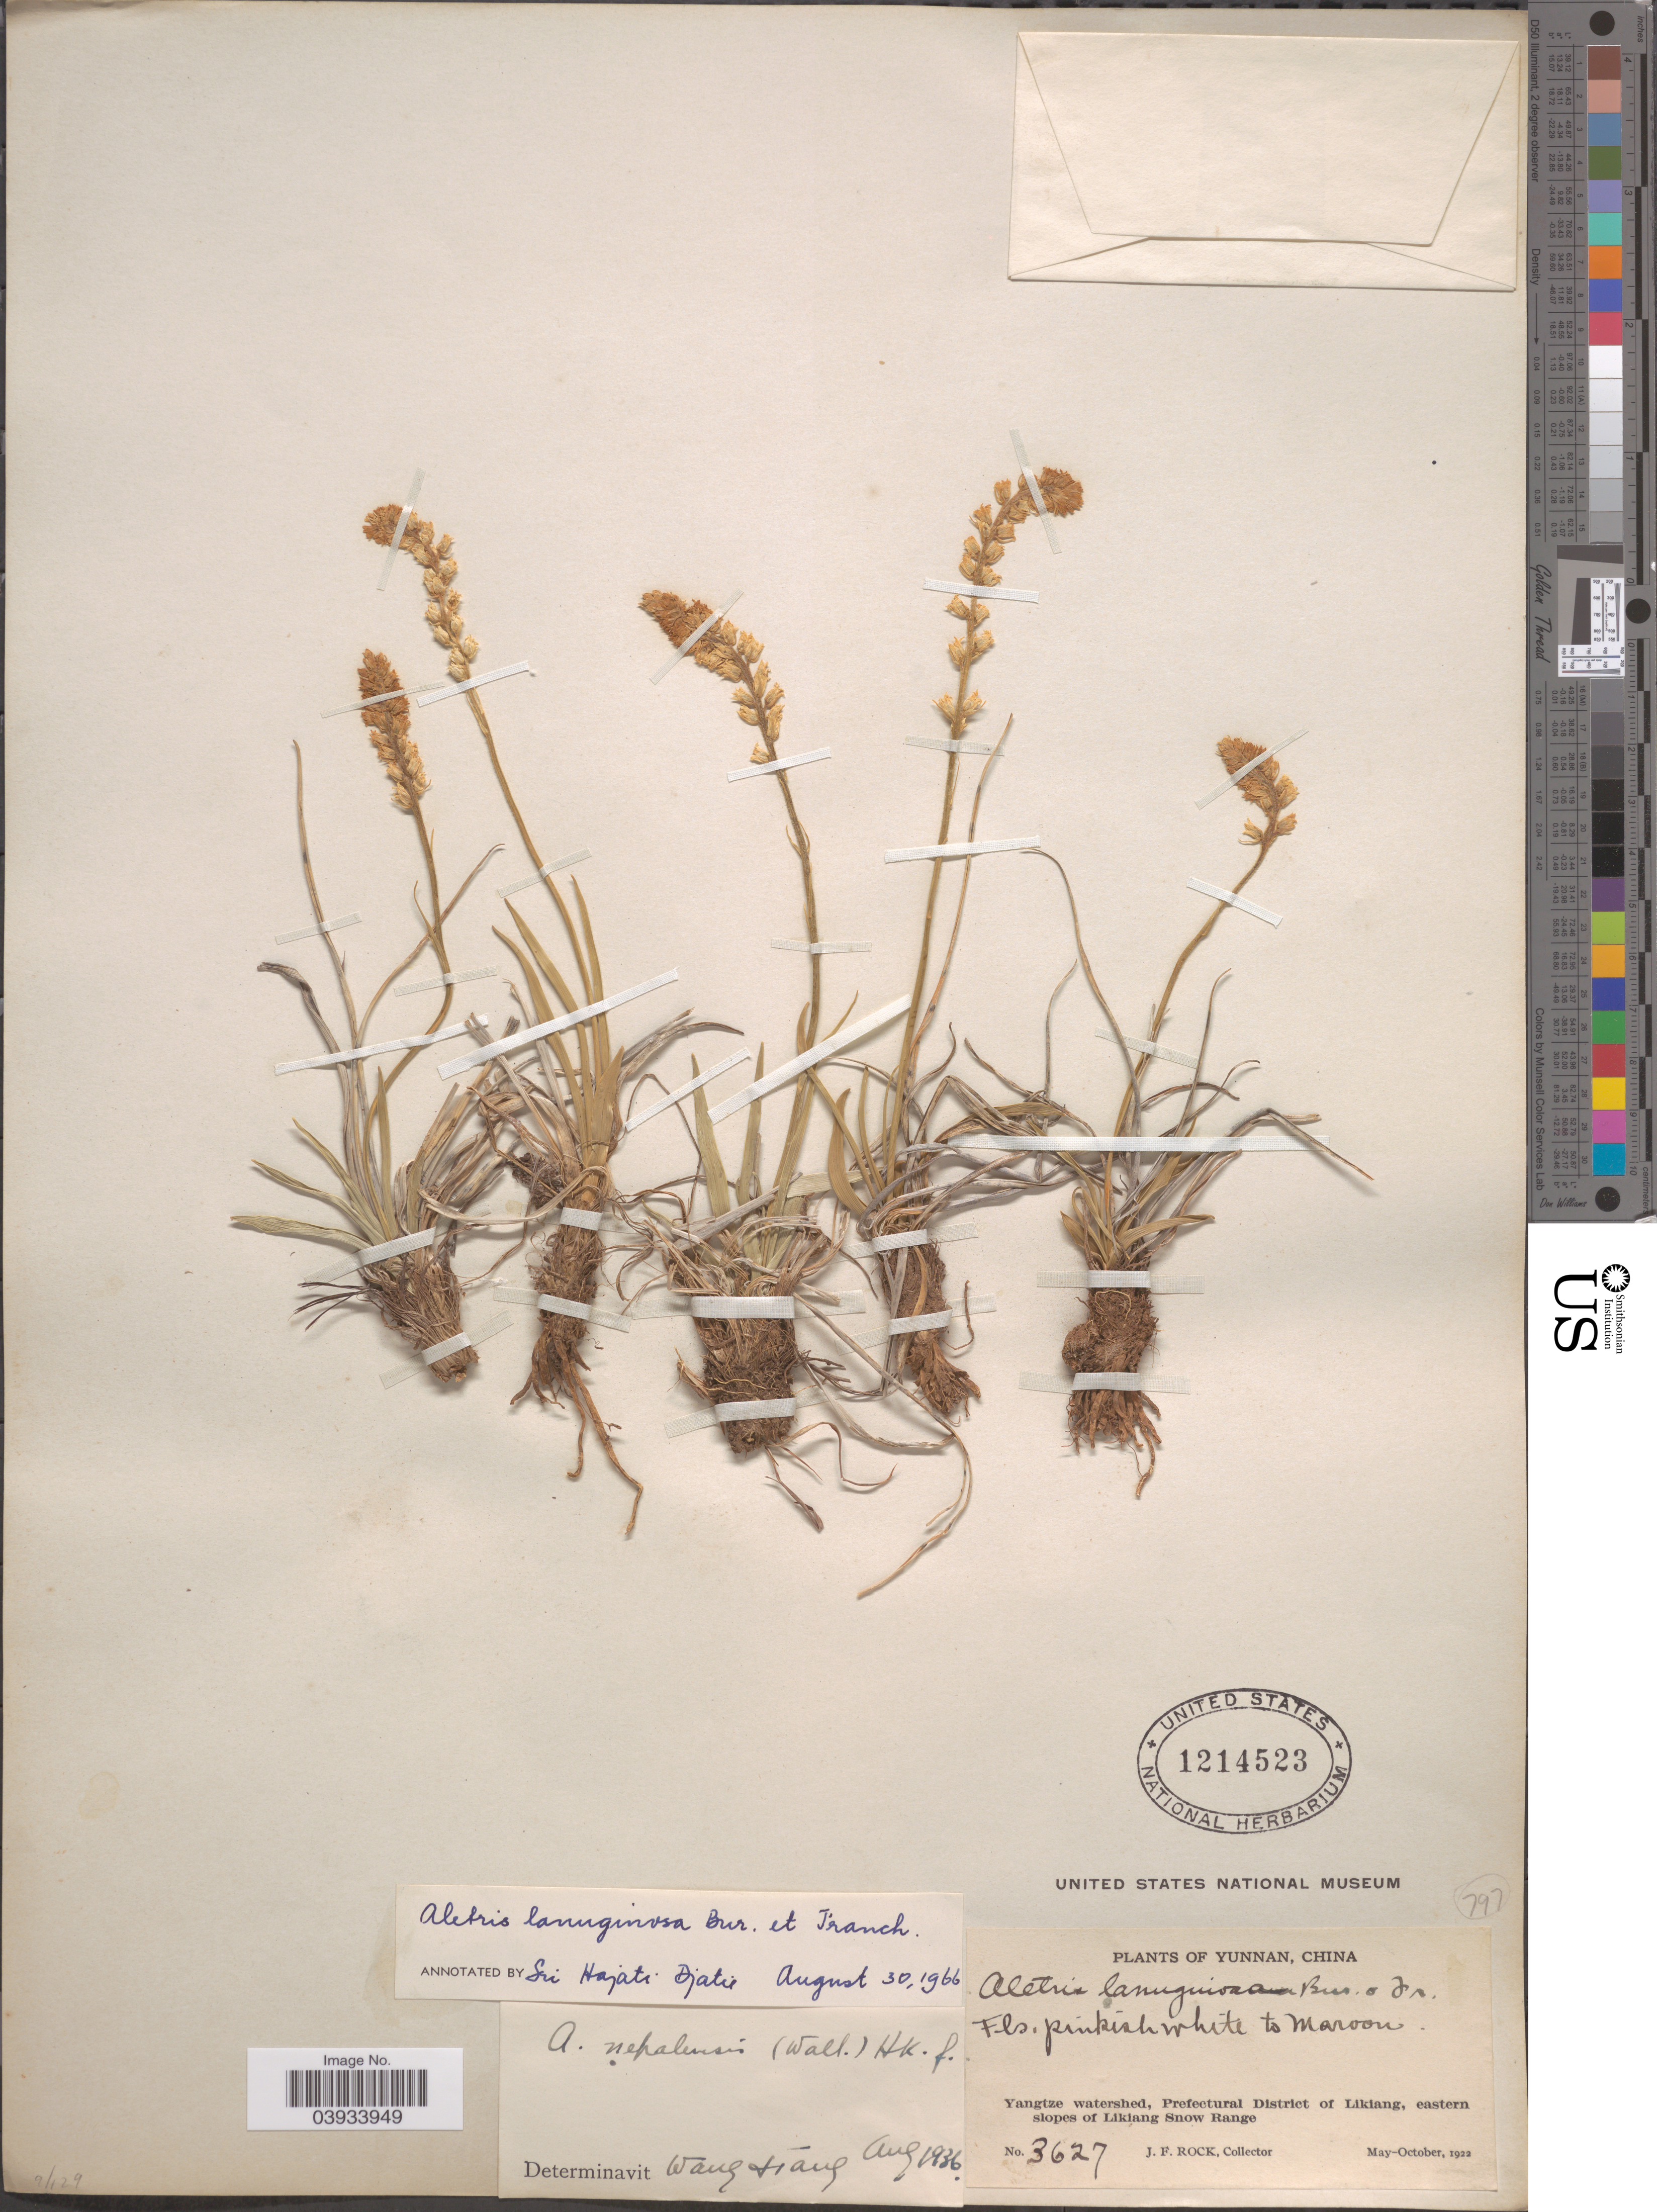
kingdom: Plantae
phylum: Tracheophyta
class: Liliopsida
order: Dioscoreales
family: Nartheciaceae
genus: Aletris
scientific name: Aletris lanuginosa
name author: Bureau & Franch.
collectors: J. Rock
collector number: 3627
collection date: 1922-05/1922-10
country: China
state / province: Yunnan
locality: Yangtze watershed, Prefectural District of Likiang, eastern slopes of Likiang Snow Range.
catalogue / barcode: US 1214523